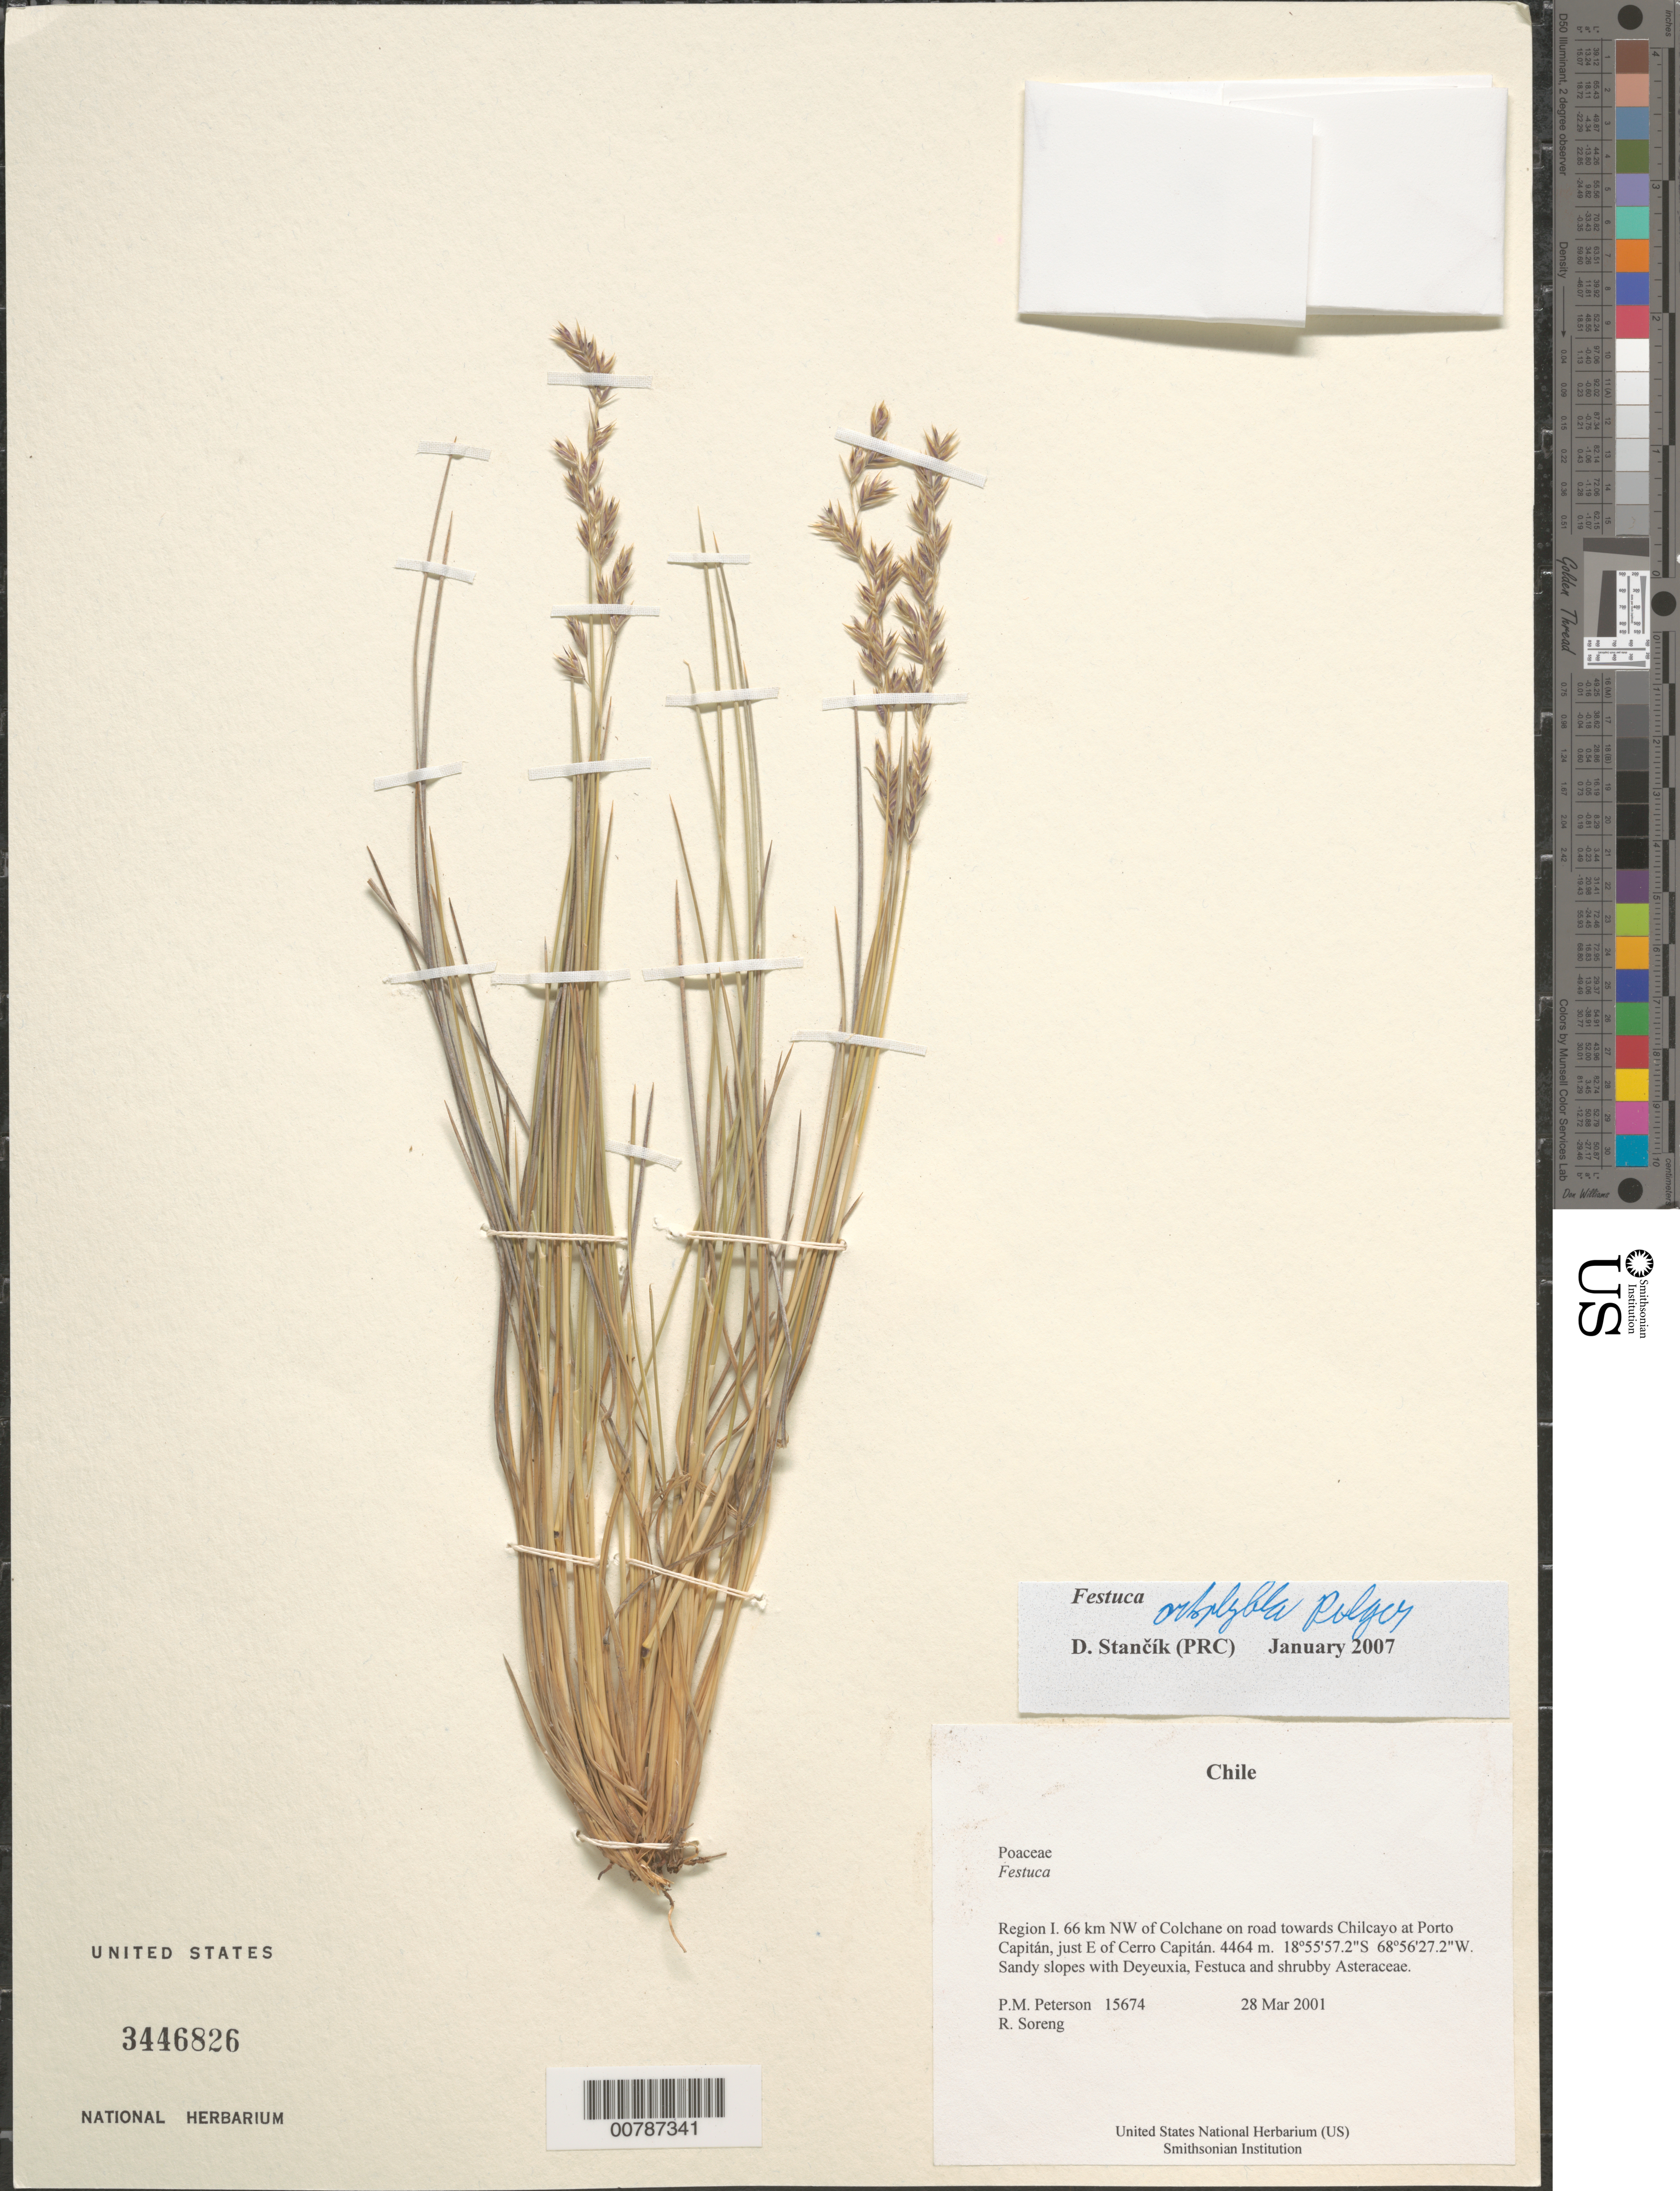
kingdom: Plantae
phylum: Tracheophyta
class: Liliopsida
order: Poales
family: Poaceae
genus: Festuca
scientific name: Festuca orthophylla var. boliviana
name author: Pilg.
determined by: Stancik, D.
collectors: P. M. Peterson & R. J. Soreng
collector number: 15674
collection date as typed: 28 Mar 2001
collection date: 2001-03-28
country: Chile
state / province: Tarapacá (I)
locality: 66 km NW of Colchane on road towards Chilcayo at Porto Capitán, just E of Cerro Capitán.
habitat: Sandy slopes with Deyeuxia, Festuca and shruby Asteraceae.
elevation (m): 4464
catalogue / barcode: US 3446826